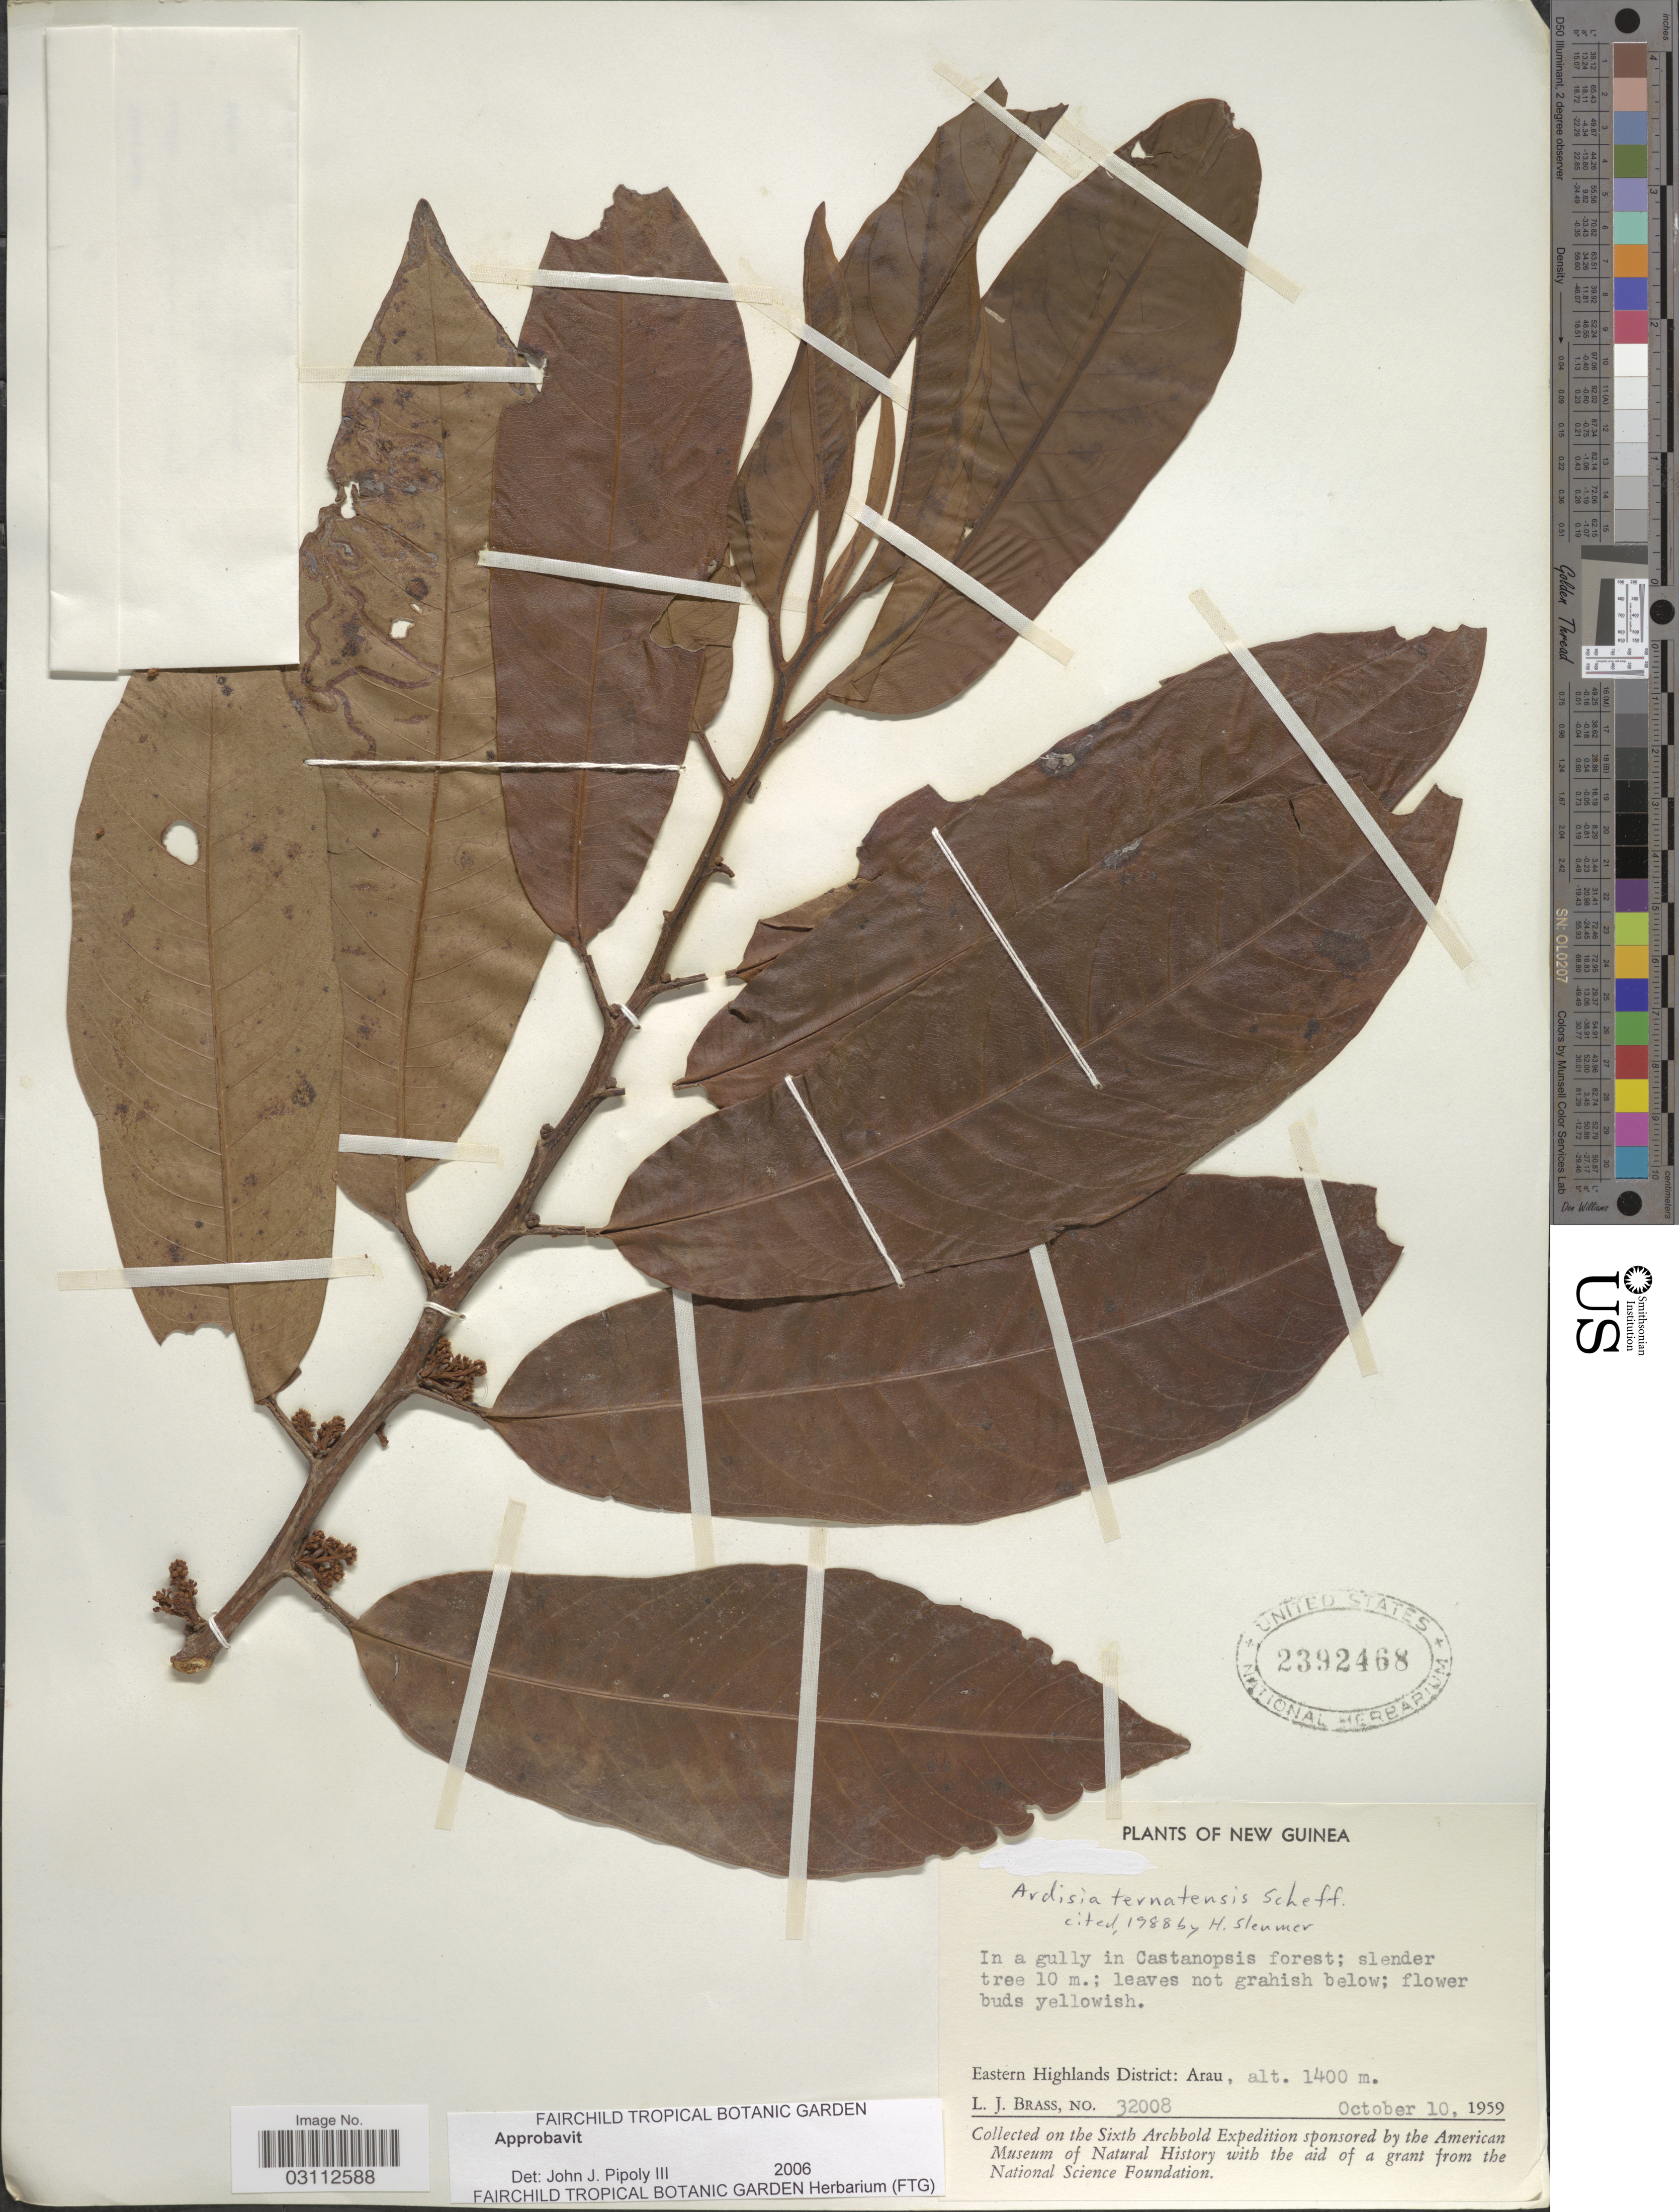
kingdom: Plantae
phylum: Tracheophyta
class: Magnoliopsida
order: Ericales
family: Primulaceae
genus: Ardisia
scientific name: Ardisia ternatensis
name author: Scheff.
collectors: L. J. Brass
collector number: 32008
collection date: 1959-10-10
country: Papua New Guinea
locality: New Guinea, Eastern Highlands District: Arau.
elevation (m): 1400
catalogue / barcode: US 2392468